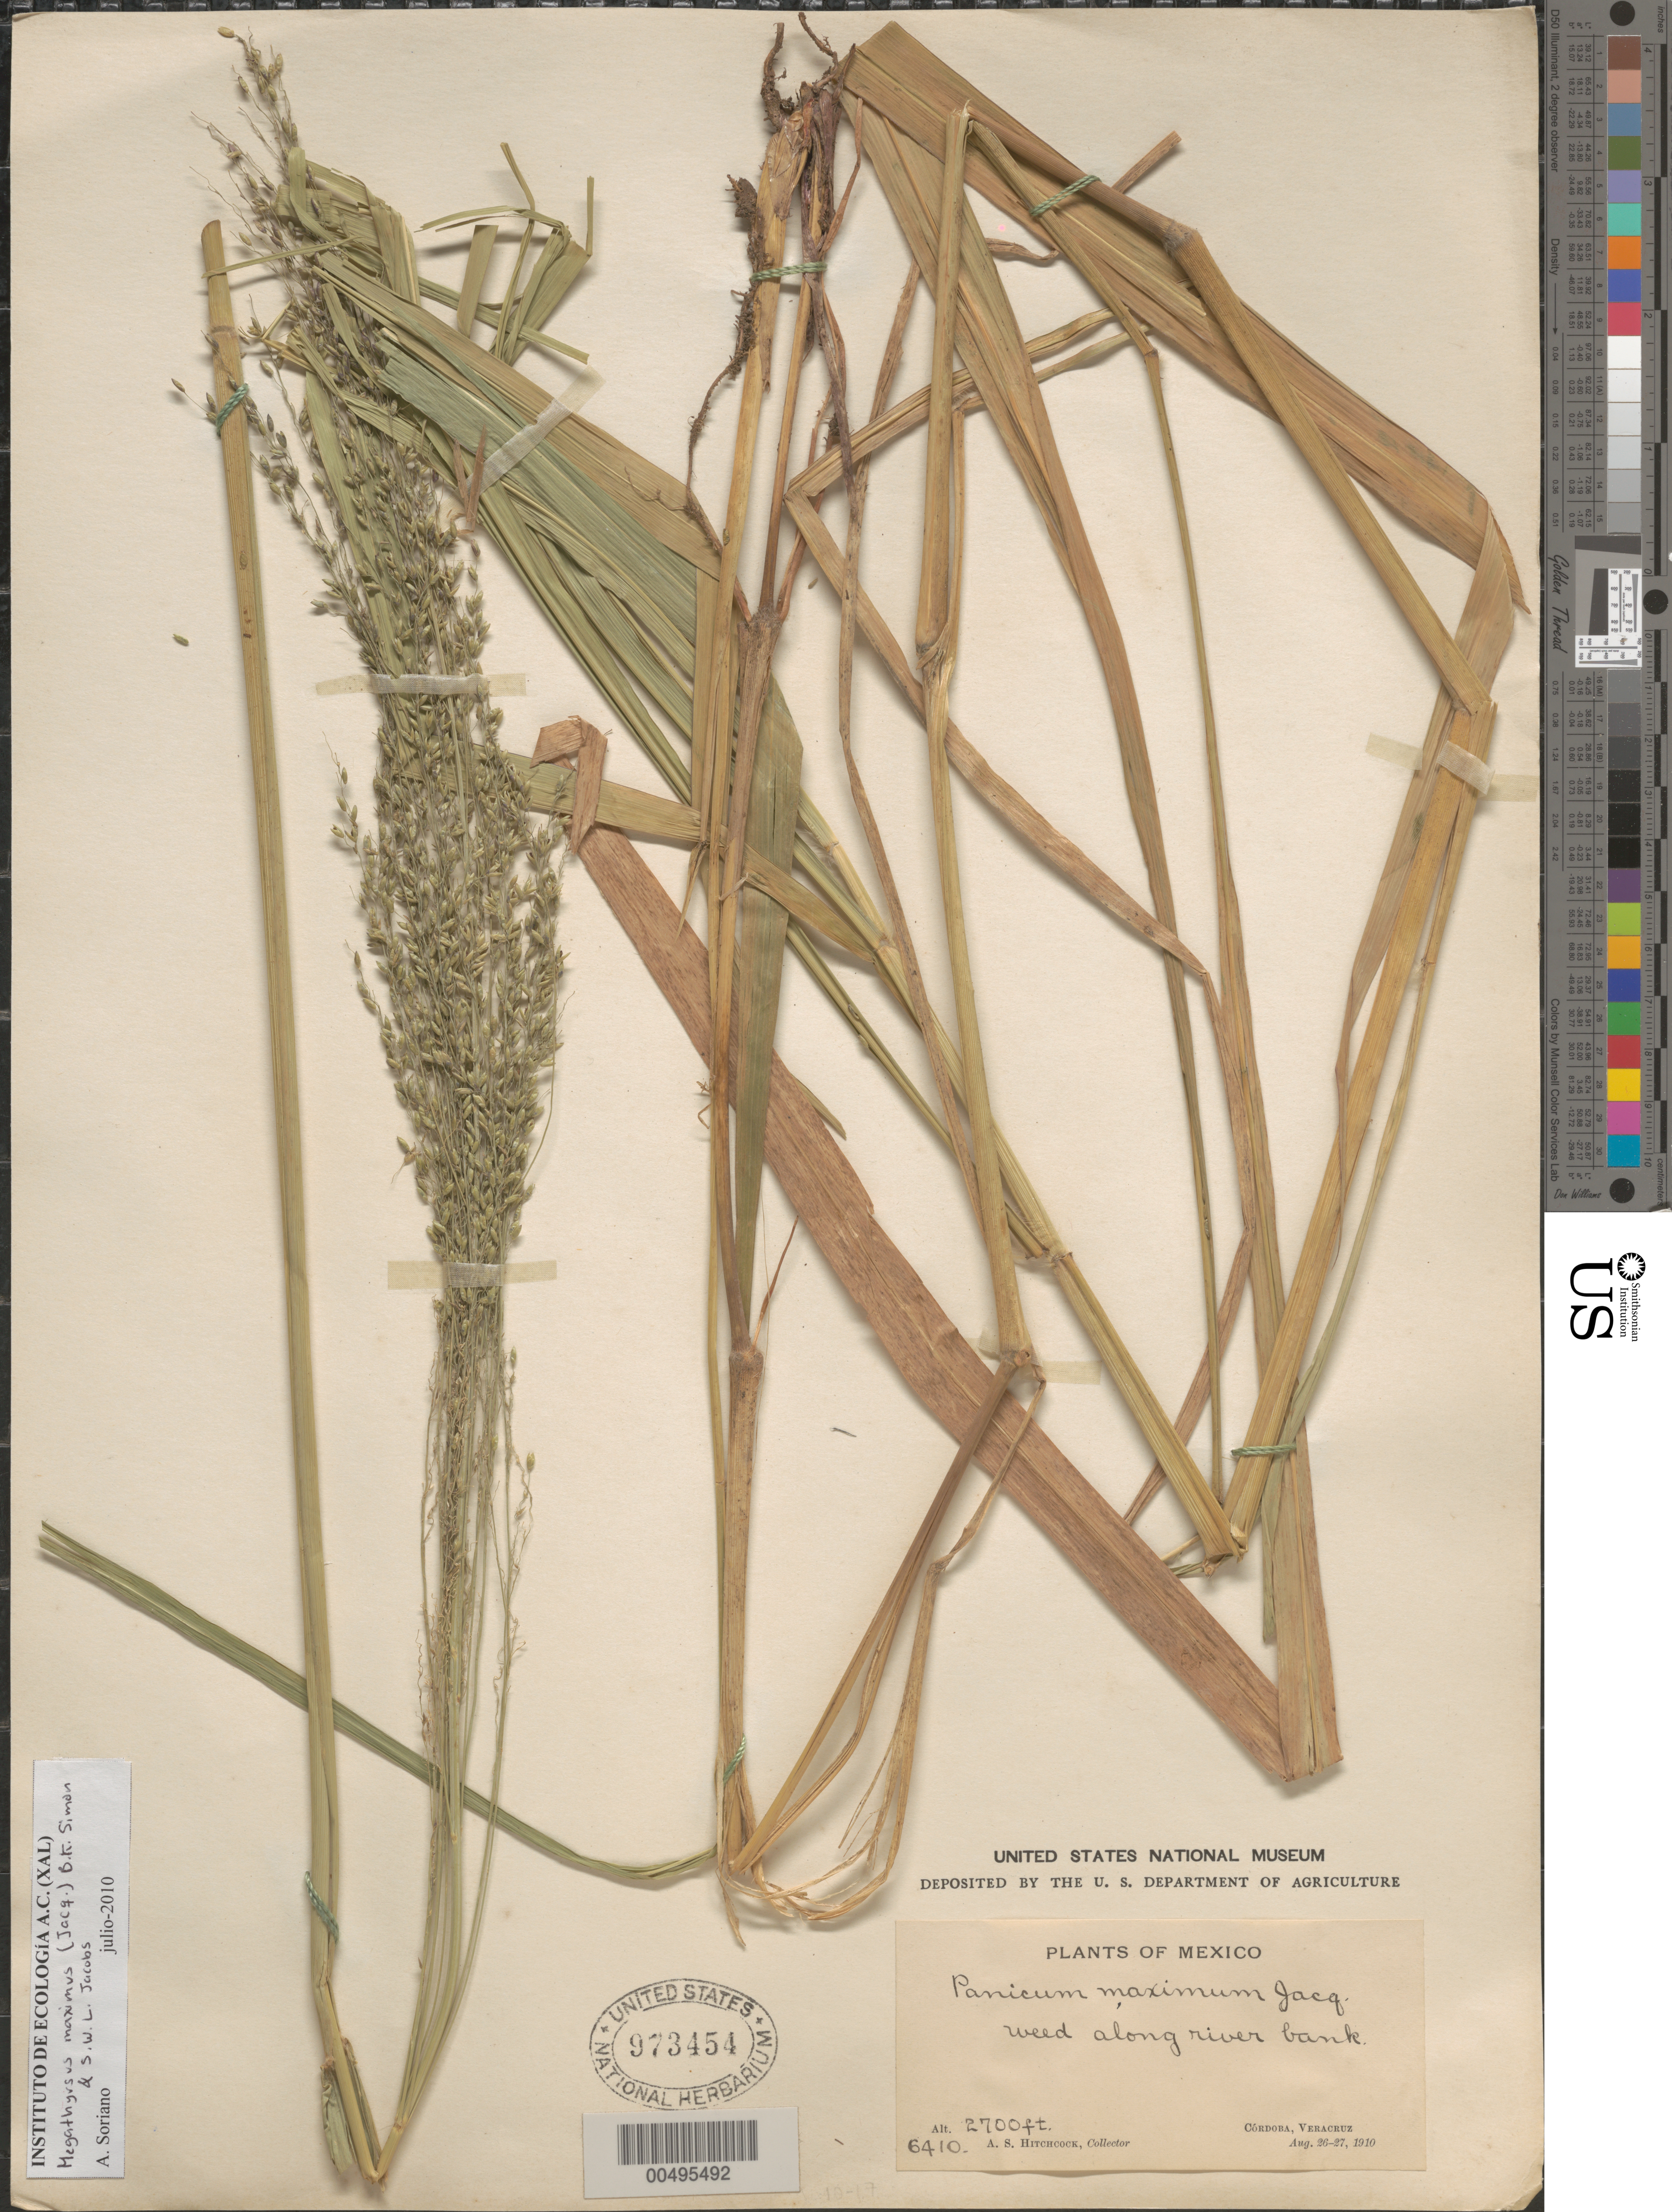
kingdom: Plantae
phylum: Tracheophyta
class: Liliopsida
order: Poales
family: Poaceae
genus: Panicum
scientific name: Panicum maximum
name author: Jacq.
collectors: A. S. Hitchcock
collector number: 6410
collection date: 1910-08-26/1910-08-27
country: Mexico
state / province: Veracruz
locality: Cordoba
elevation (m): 823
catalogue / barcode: US 973454